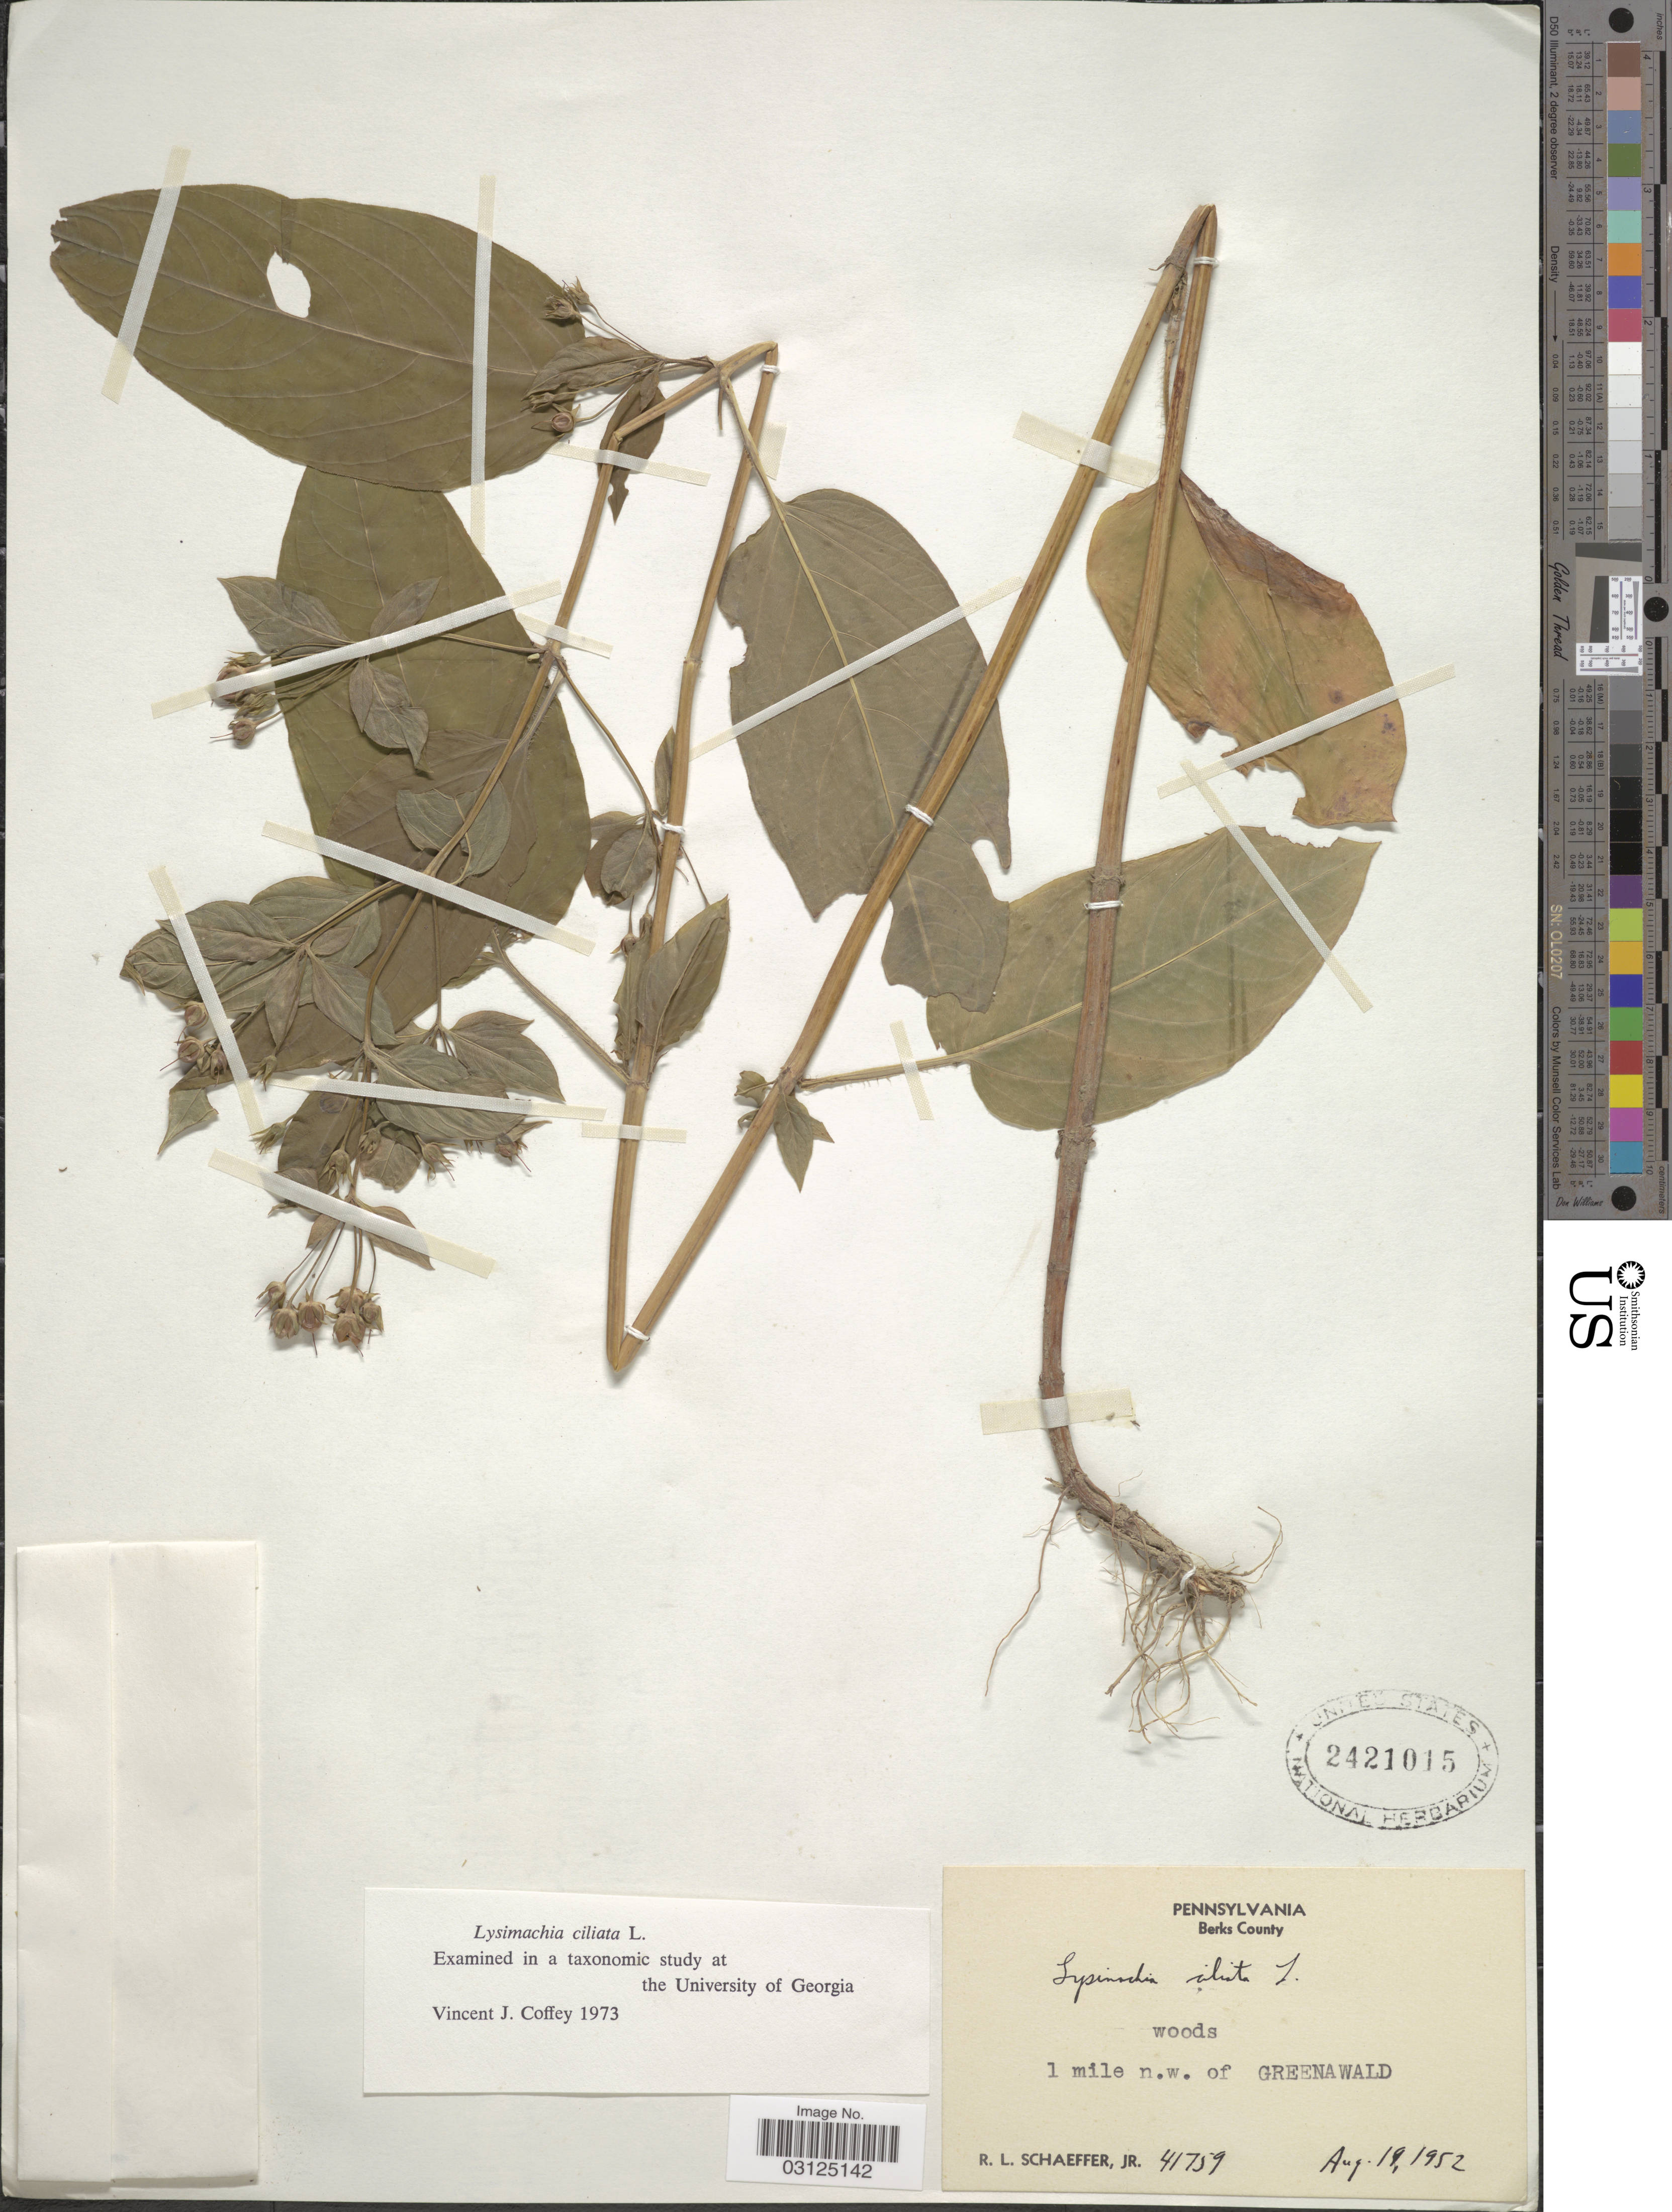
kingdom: Plantae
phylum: Tracheophyta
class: Magnoliopsida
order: Ericales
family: Primulaceae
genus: Lysimachia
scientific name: Lysimachia ciliata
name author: L.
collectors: R. Schaeffer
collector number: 41759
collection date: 1952-08-19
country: United States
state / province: Pennsylvania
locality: Berks County. Woods, 1 mile n.w. of Greenawald.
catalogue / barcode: US 2421015